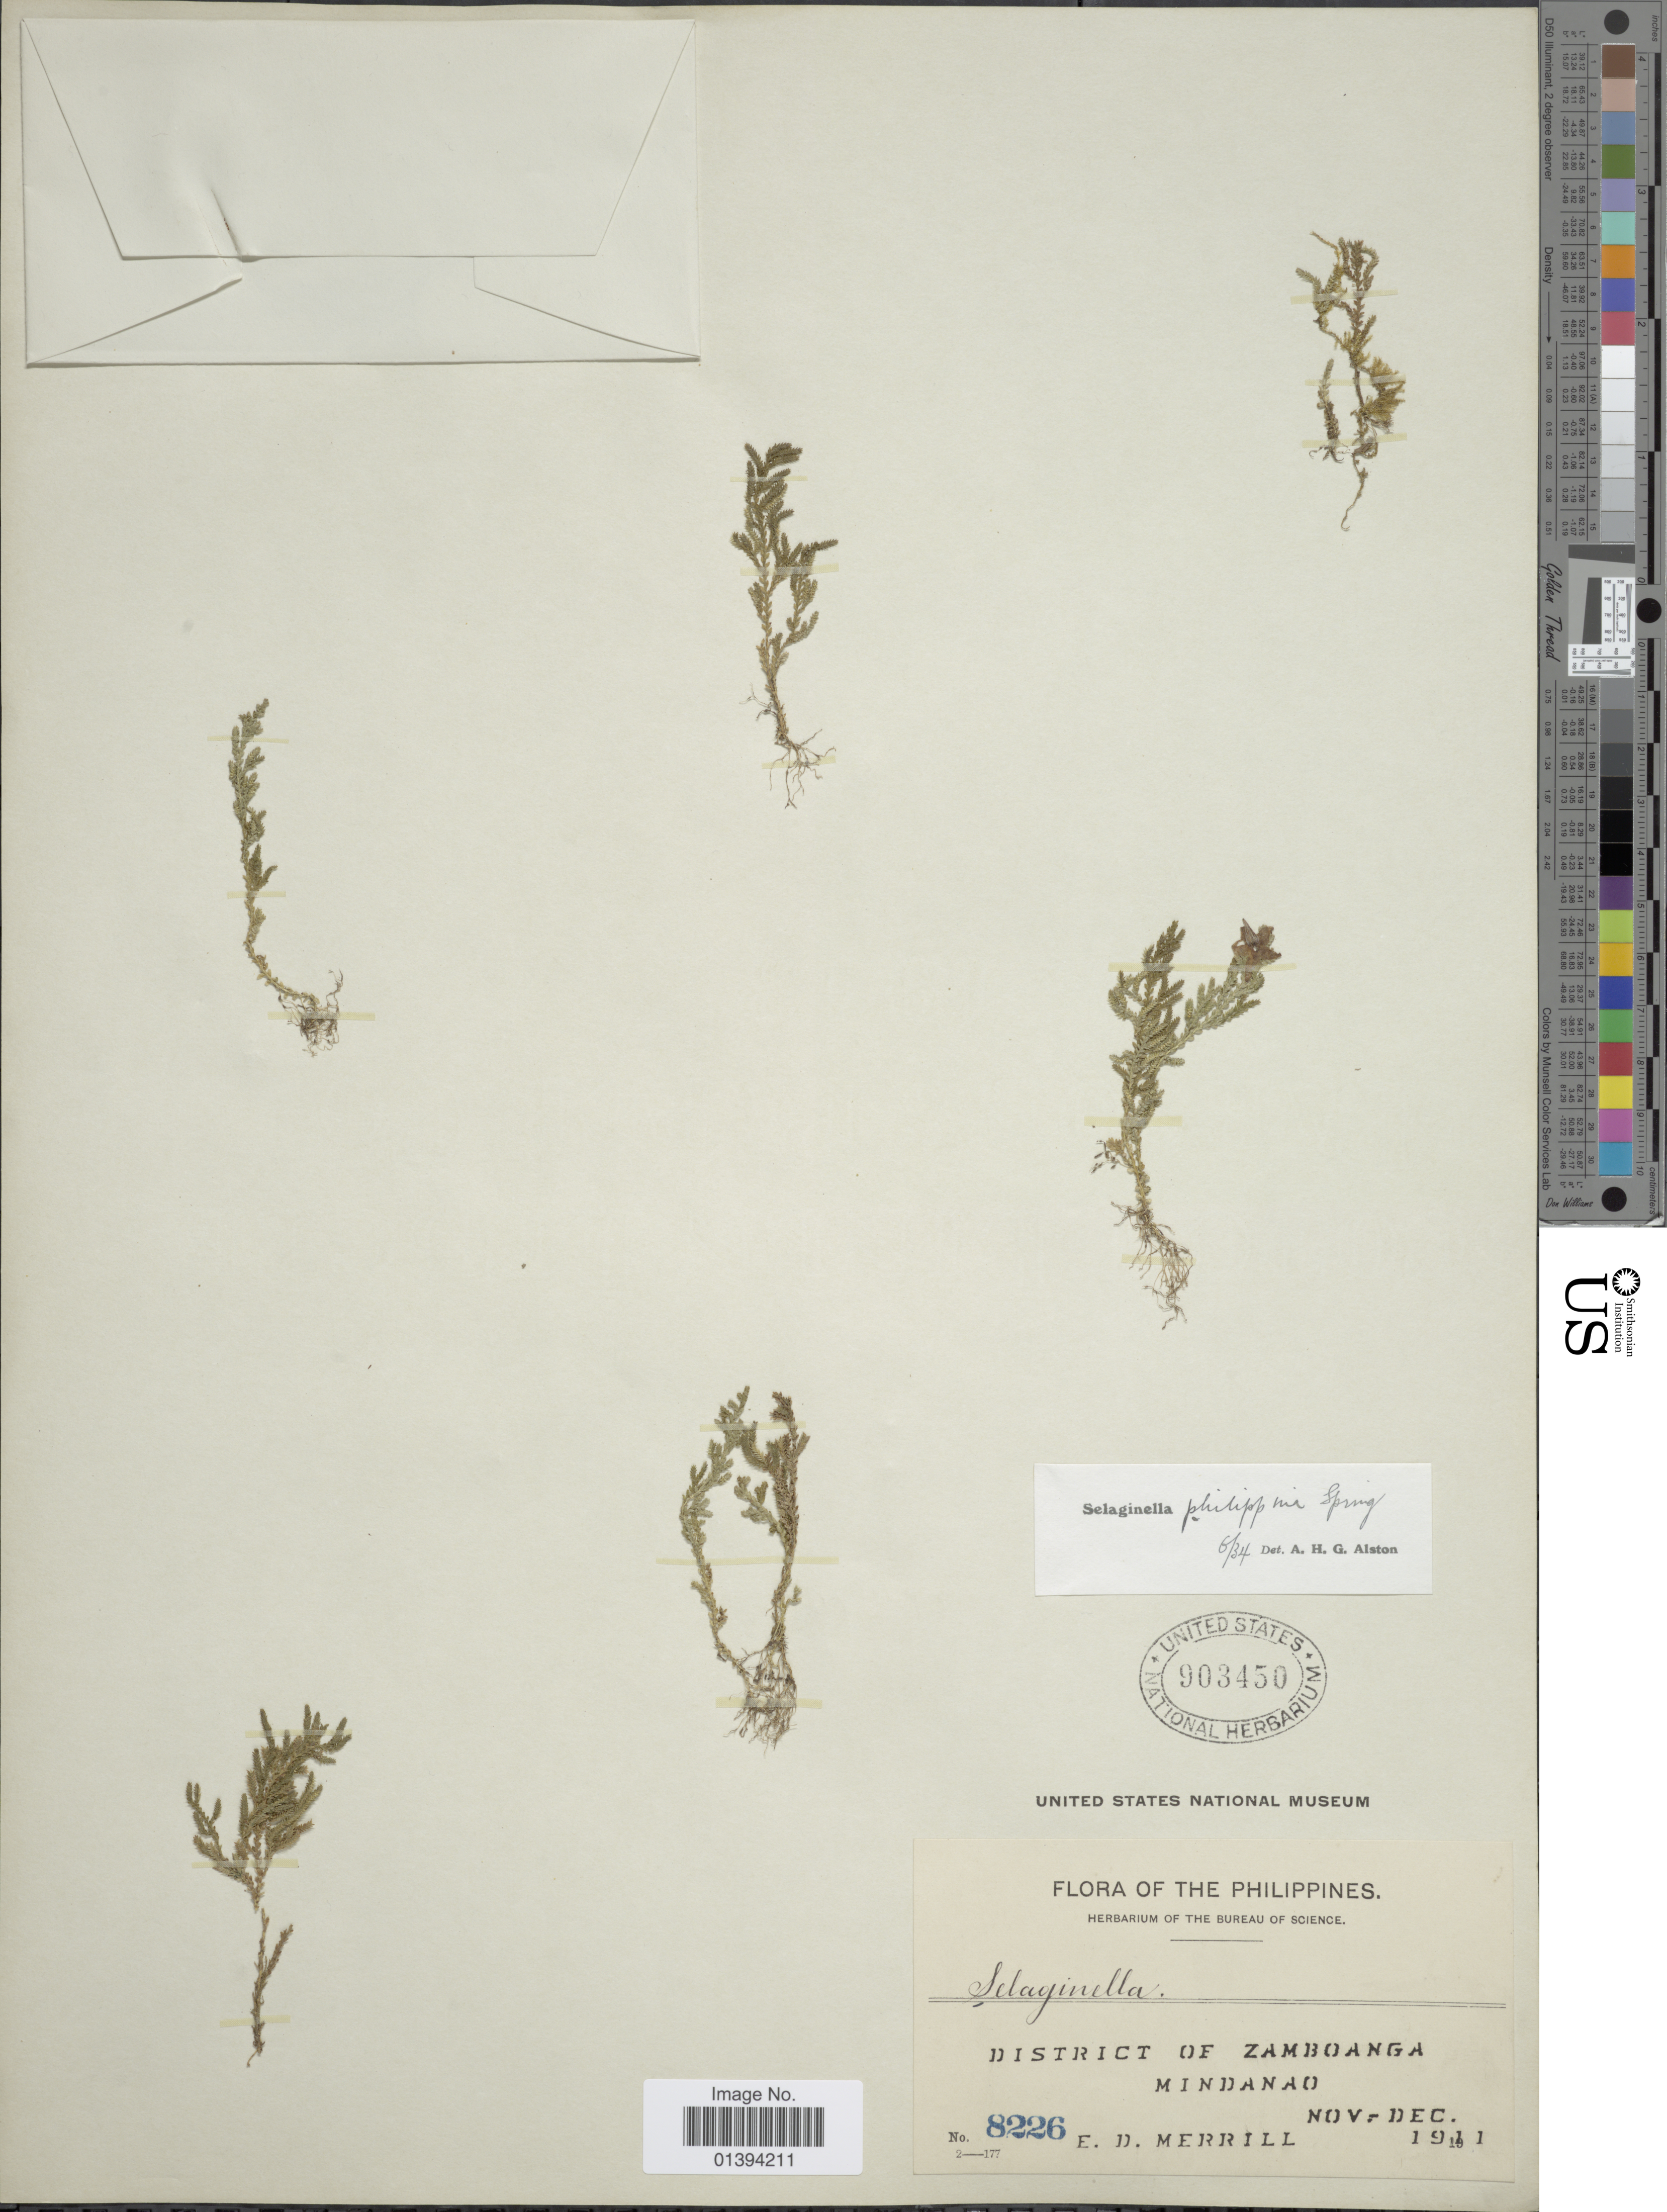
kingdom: Plantae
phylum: Tracheophyta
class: Lycopodiopsida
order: Selaginellales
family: Selaginellaceae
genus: Selaginella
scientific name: Selaginella philippina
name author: Spring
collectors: E. D. Merrill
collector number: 8226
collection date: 1911-11/1911-12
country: Philippines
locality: District of Zamboanga, Mindanao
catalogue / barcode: US 903450